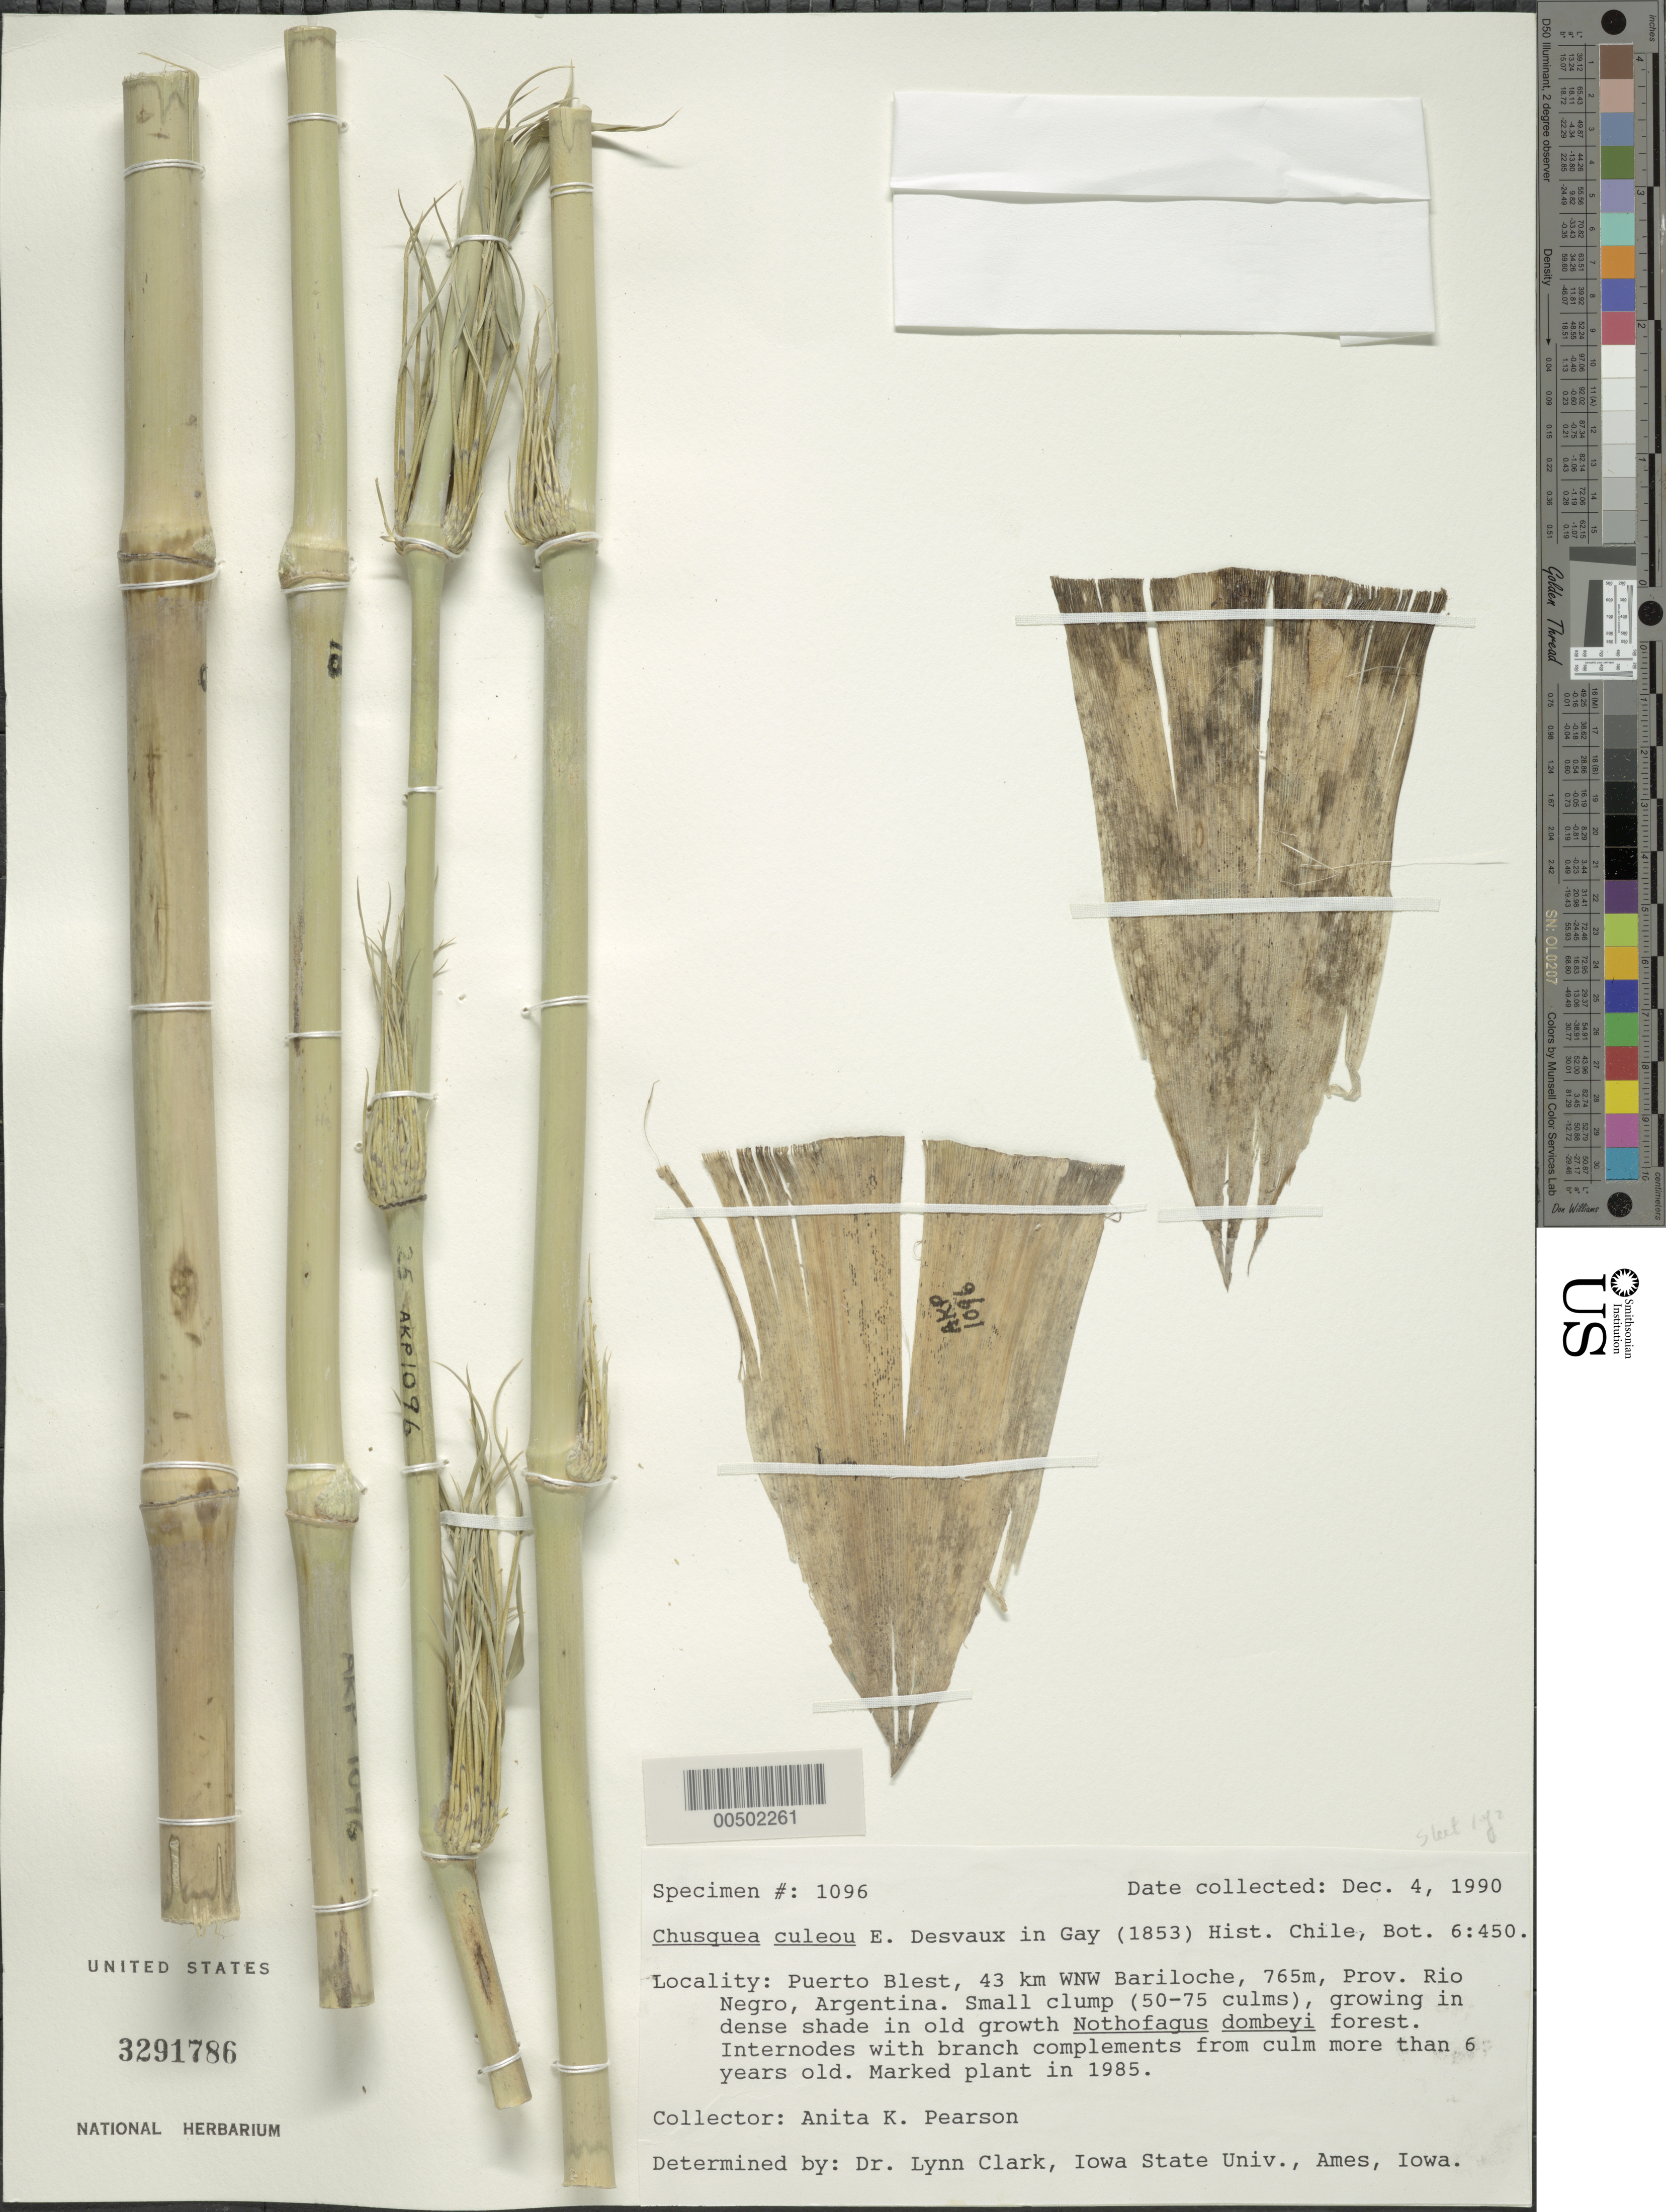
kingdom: Plantae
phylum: Tracheophyta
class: Liliopsida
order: Poales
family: Poaceae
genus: Chusquea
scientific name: Chusquea argentina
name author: Parodi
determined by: Guerreiro, C.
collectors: A. K. Pearson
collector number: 1096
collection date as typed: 04 Dec 1990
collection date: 1990-12-04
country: Argentina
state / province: Río Negro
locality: Puerto Blest, 43 km WNW Bariloche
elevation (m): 765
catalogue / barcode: US 3291786